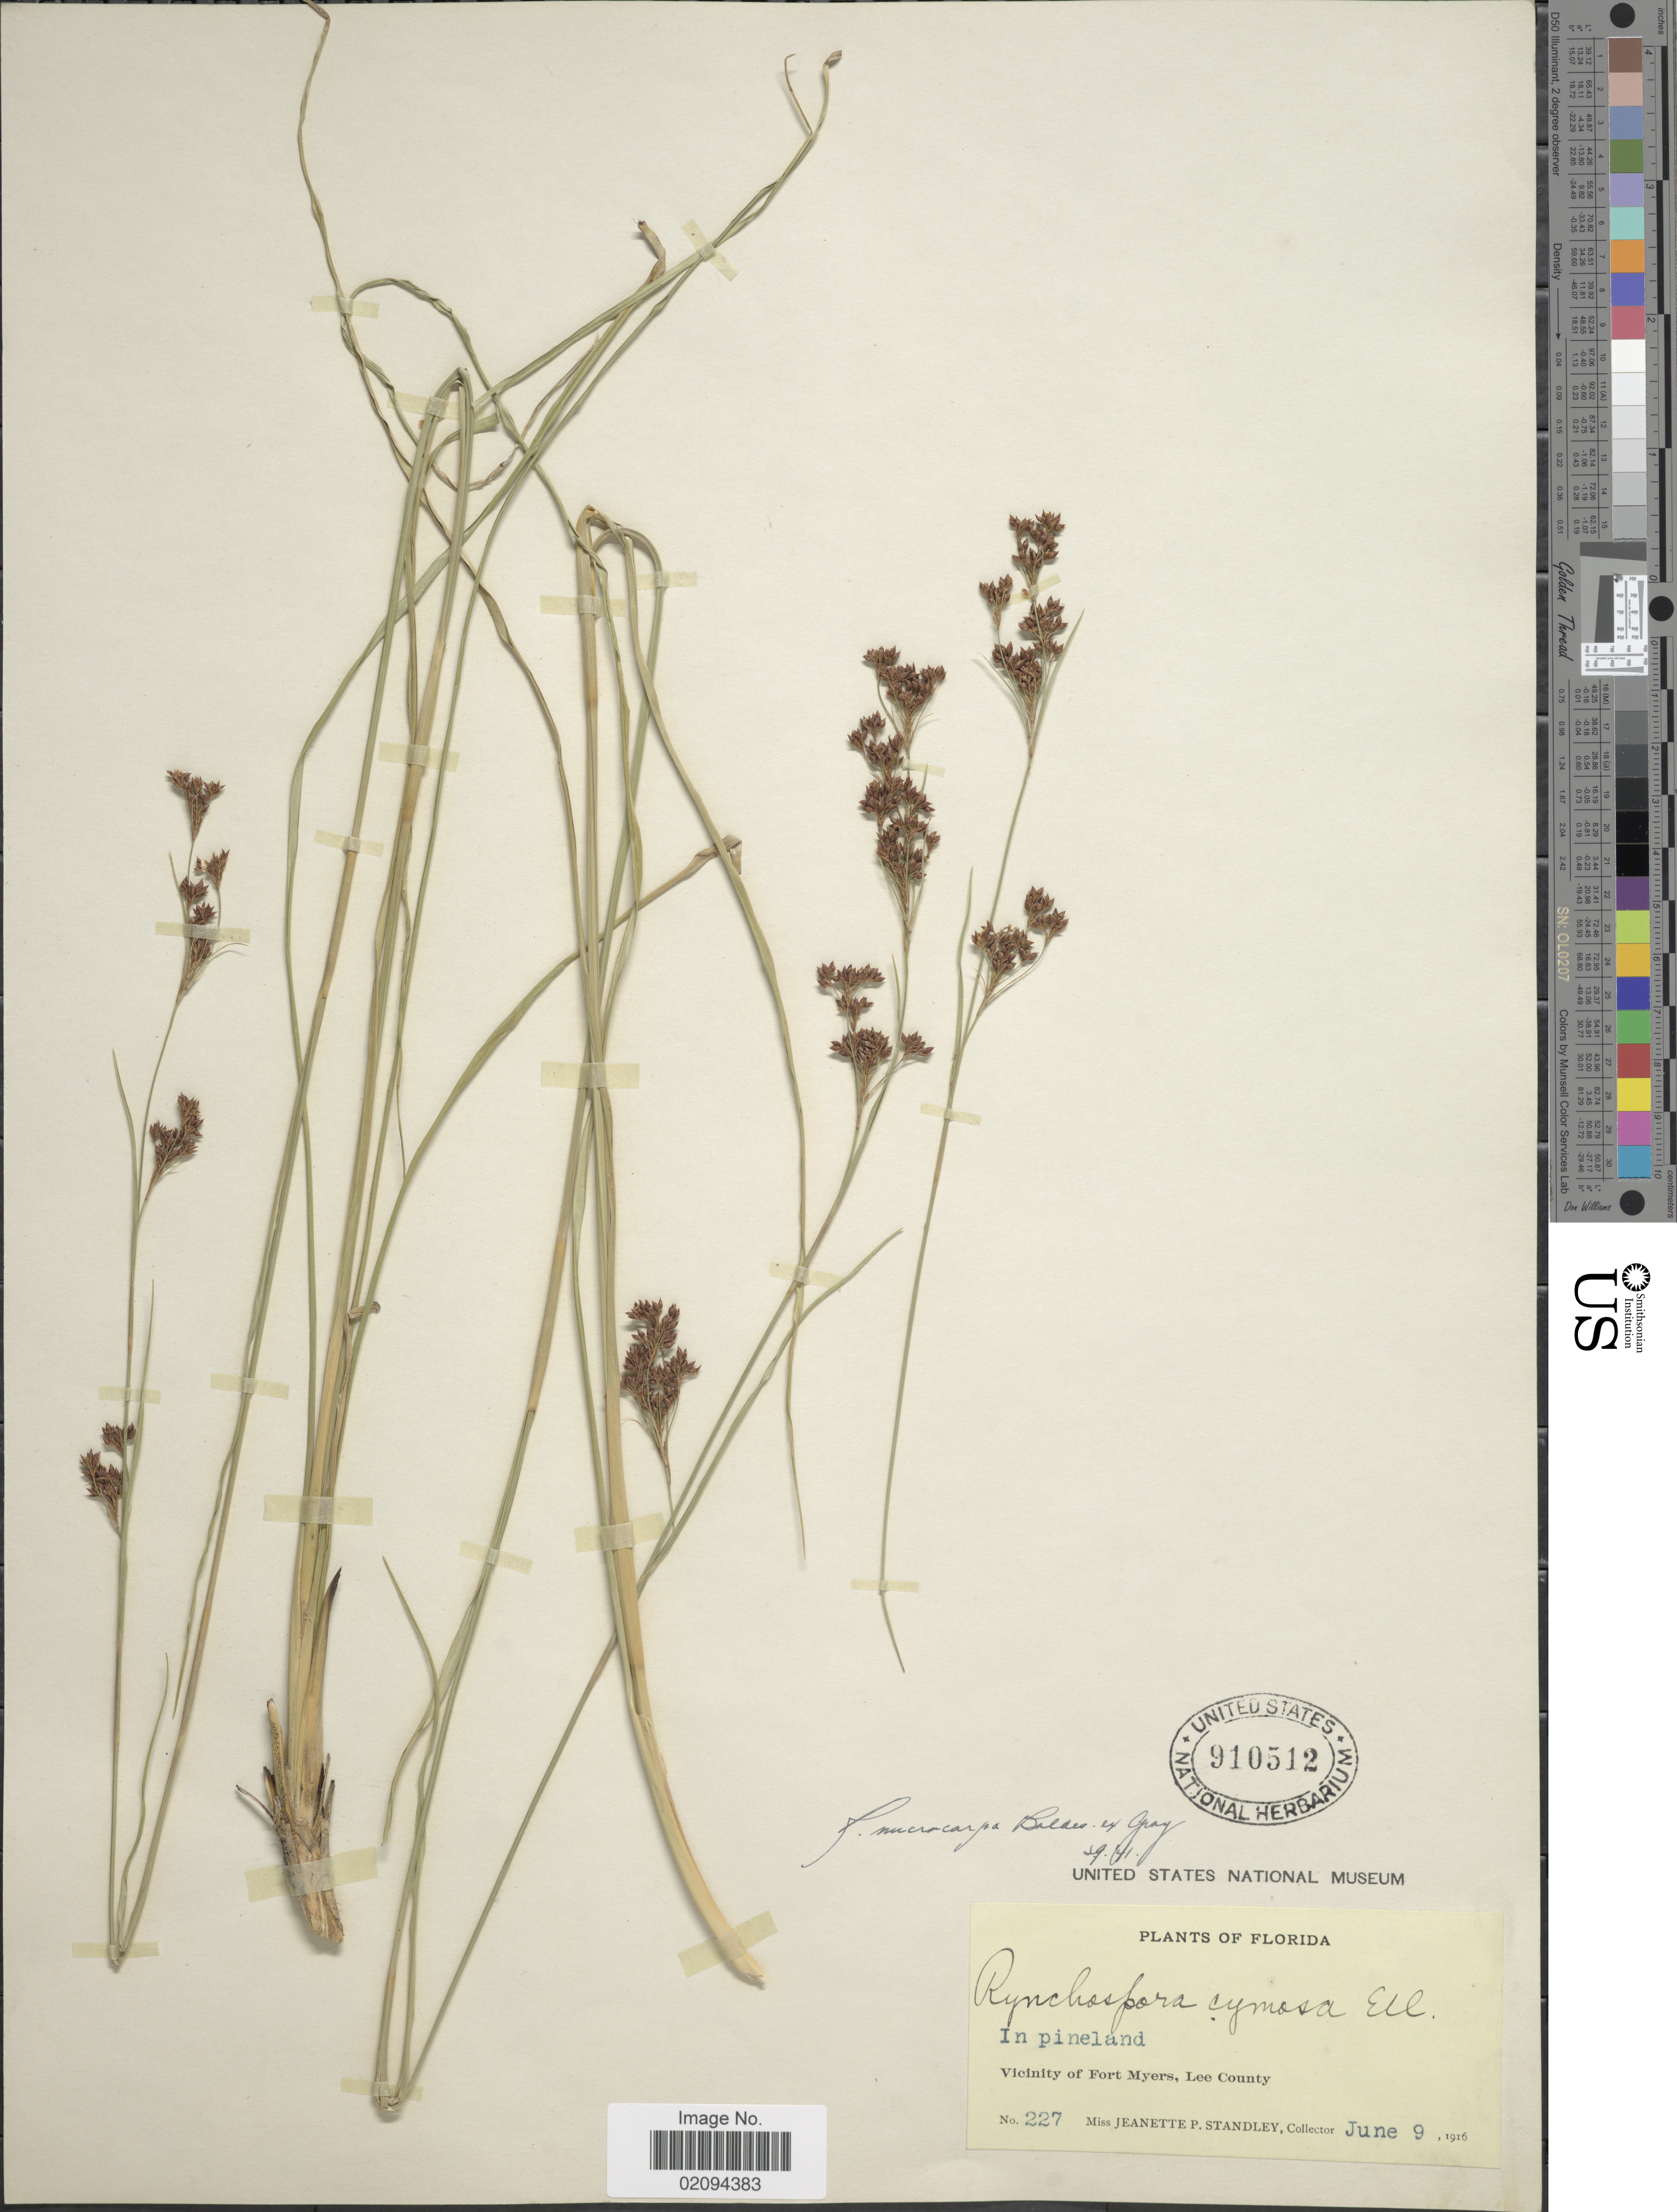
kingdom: Plantae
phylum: Tracheophyta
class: Liliopsida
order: Poales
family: Cyperaceae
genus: Rhynchospora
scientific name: Rhynchospora microcarpa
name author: Baldwin ex A. Gray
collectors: J. P. Standley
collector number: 227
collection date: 1916-06-09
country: United States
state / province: Florida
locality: In pineland. Vicinity of Fort Myers, Lee County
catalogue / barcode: US 910512